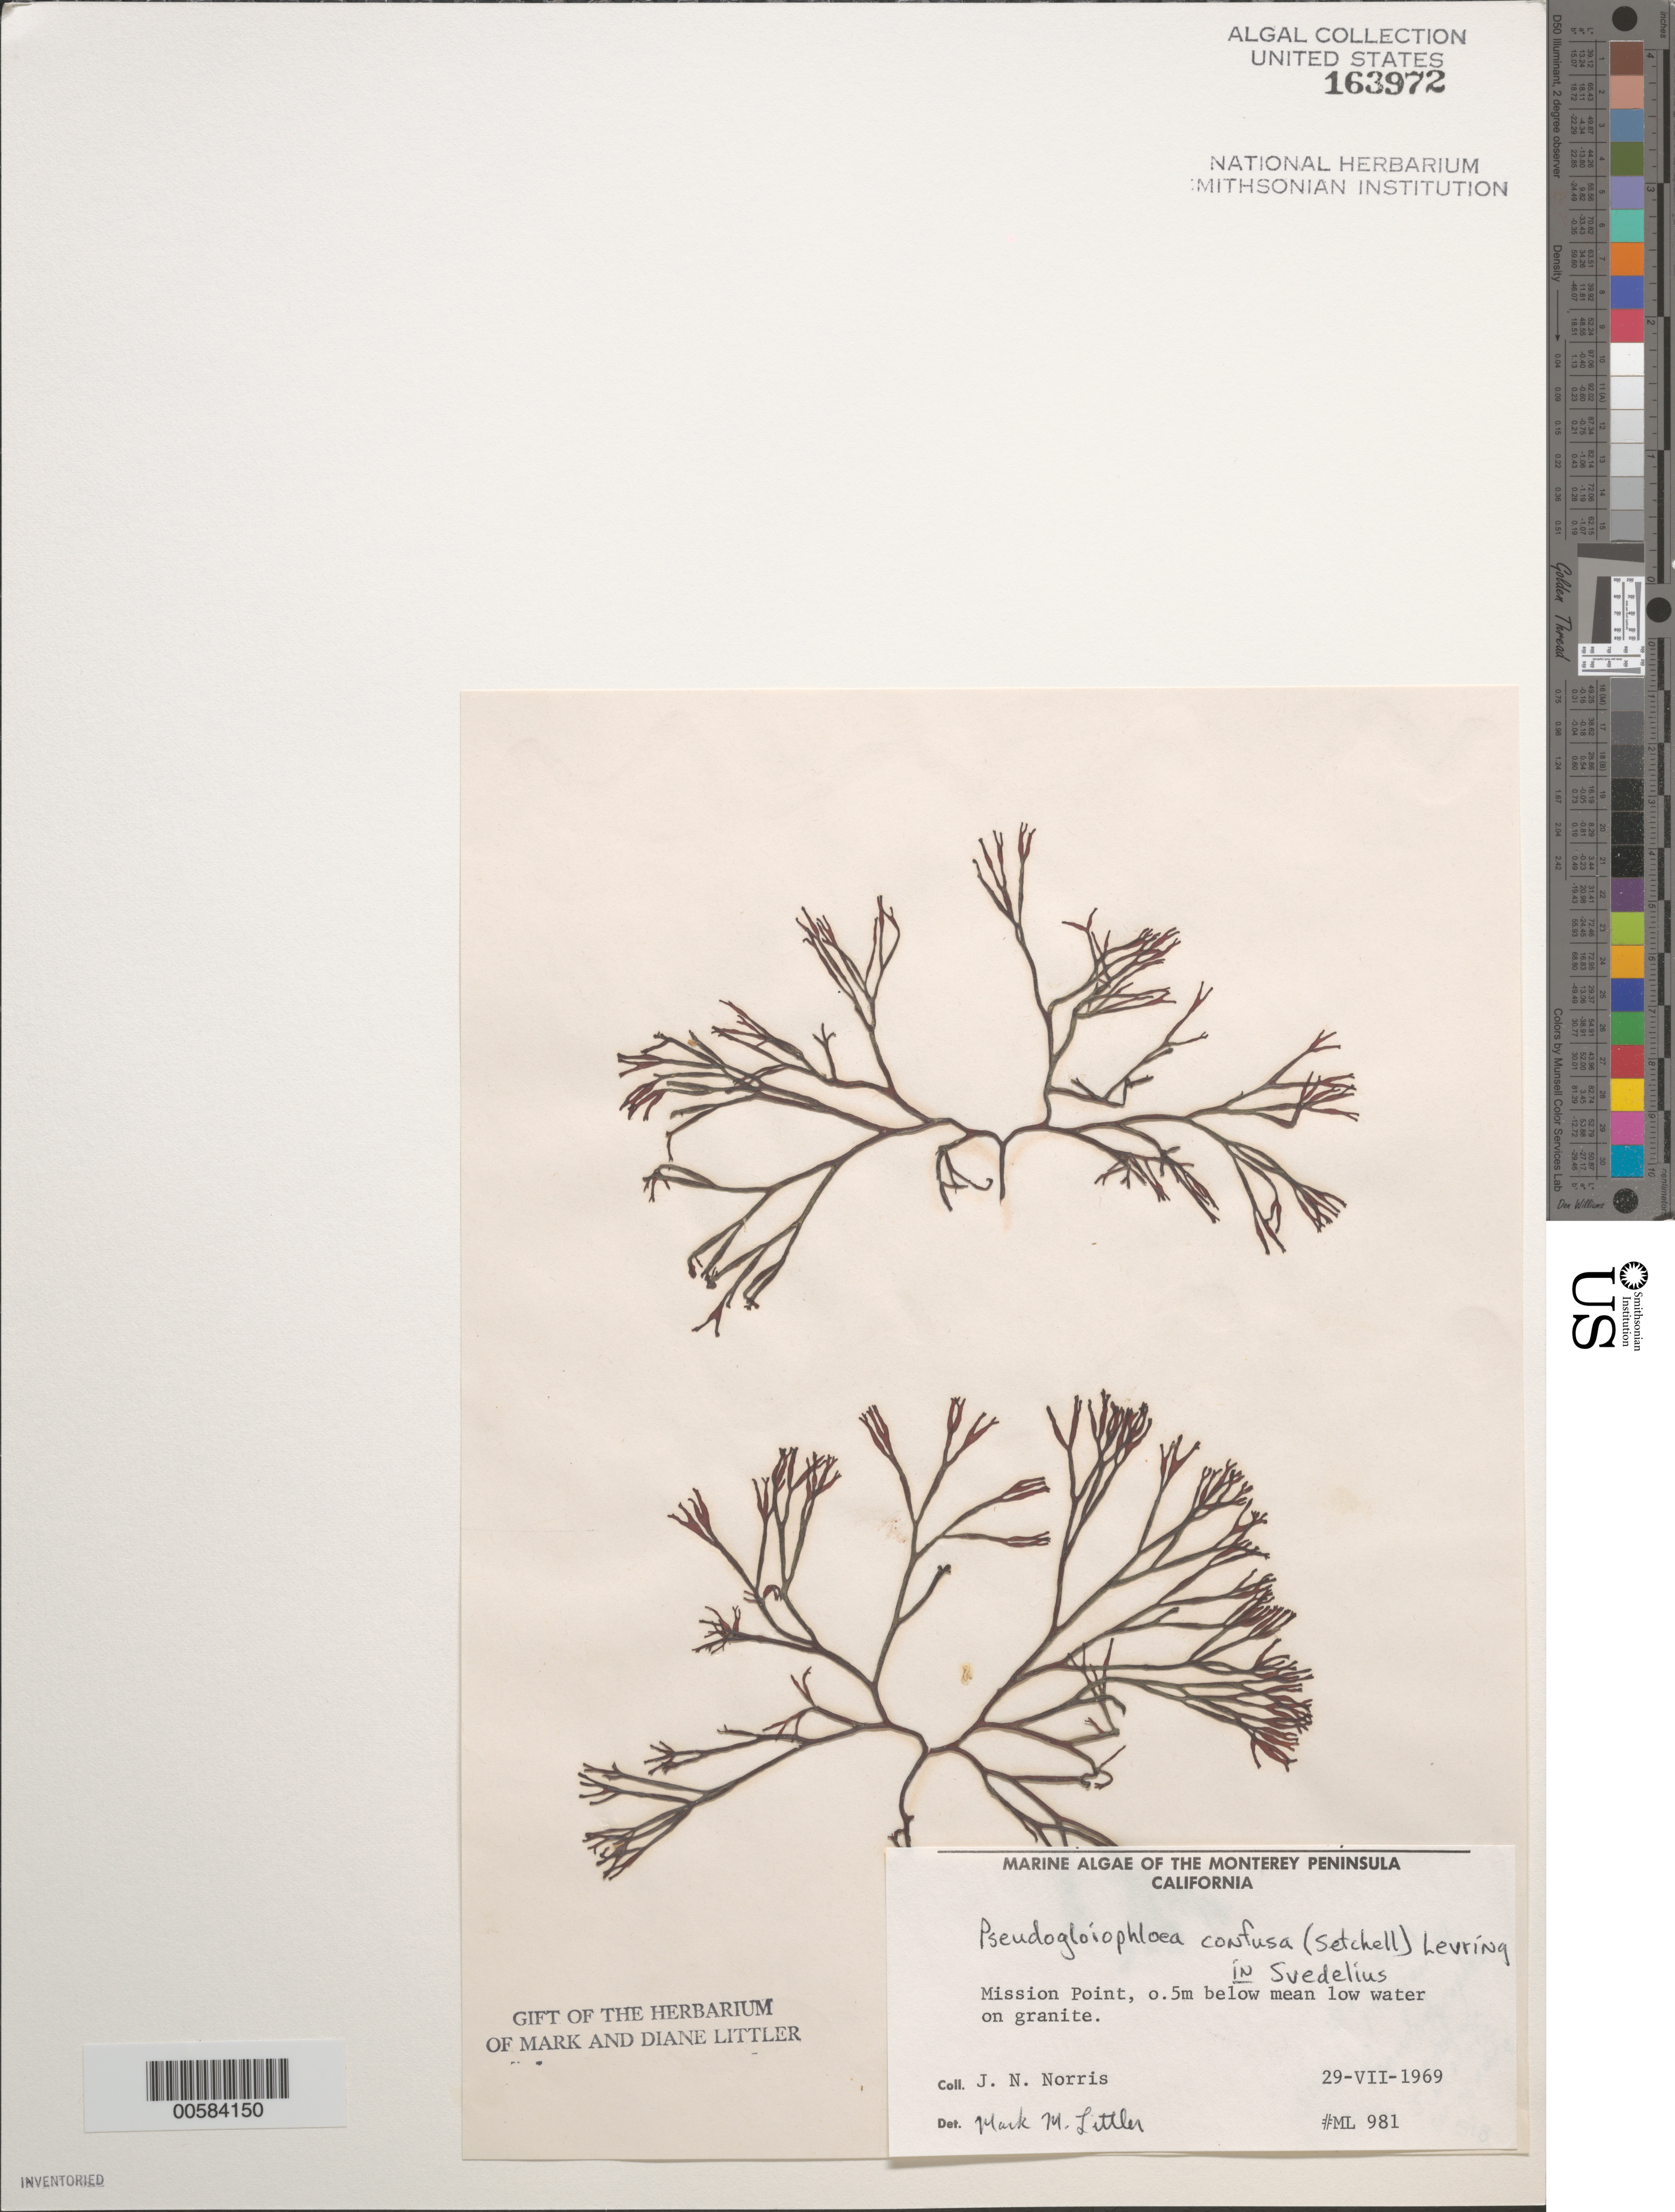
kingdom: Plantae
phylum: Rhodophyta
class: Florideophyceae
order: Nemaliales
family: Scinaiaceae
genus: Scinaia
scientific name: Scinaia confusa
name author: (Setch.) Huisman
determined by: Algae name updating Project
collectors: J. N. Norris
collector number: ML 981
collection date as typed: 29 Jul 1969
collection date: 1969-07-29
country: United States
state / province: California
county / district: Monterey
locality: Mission Point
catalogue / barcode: US 163972